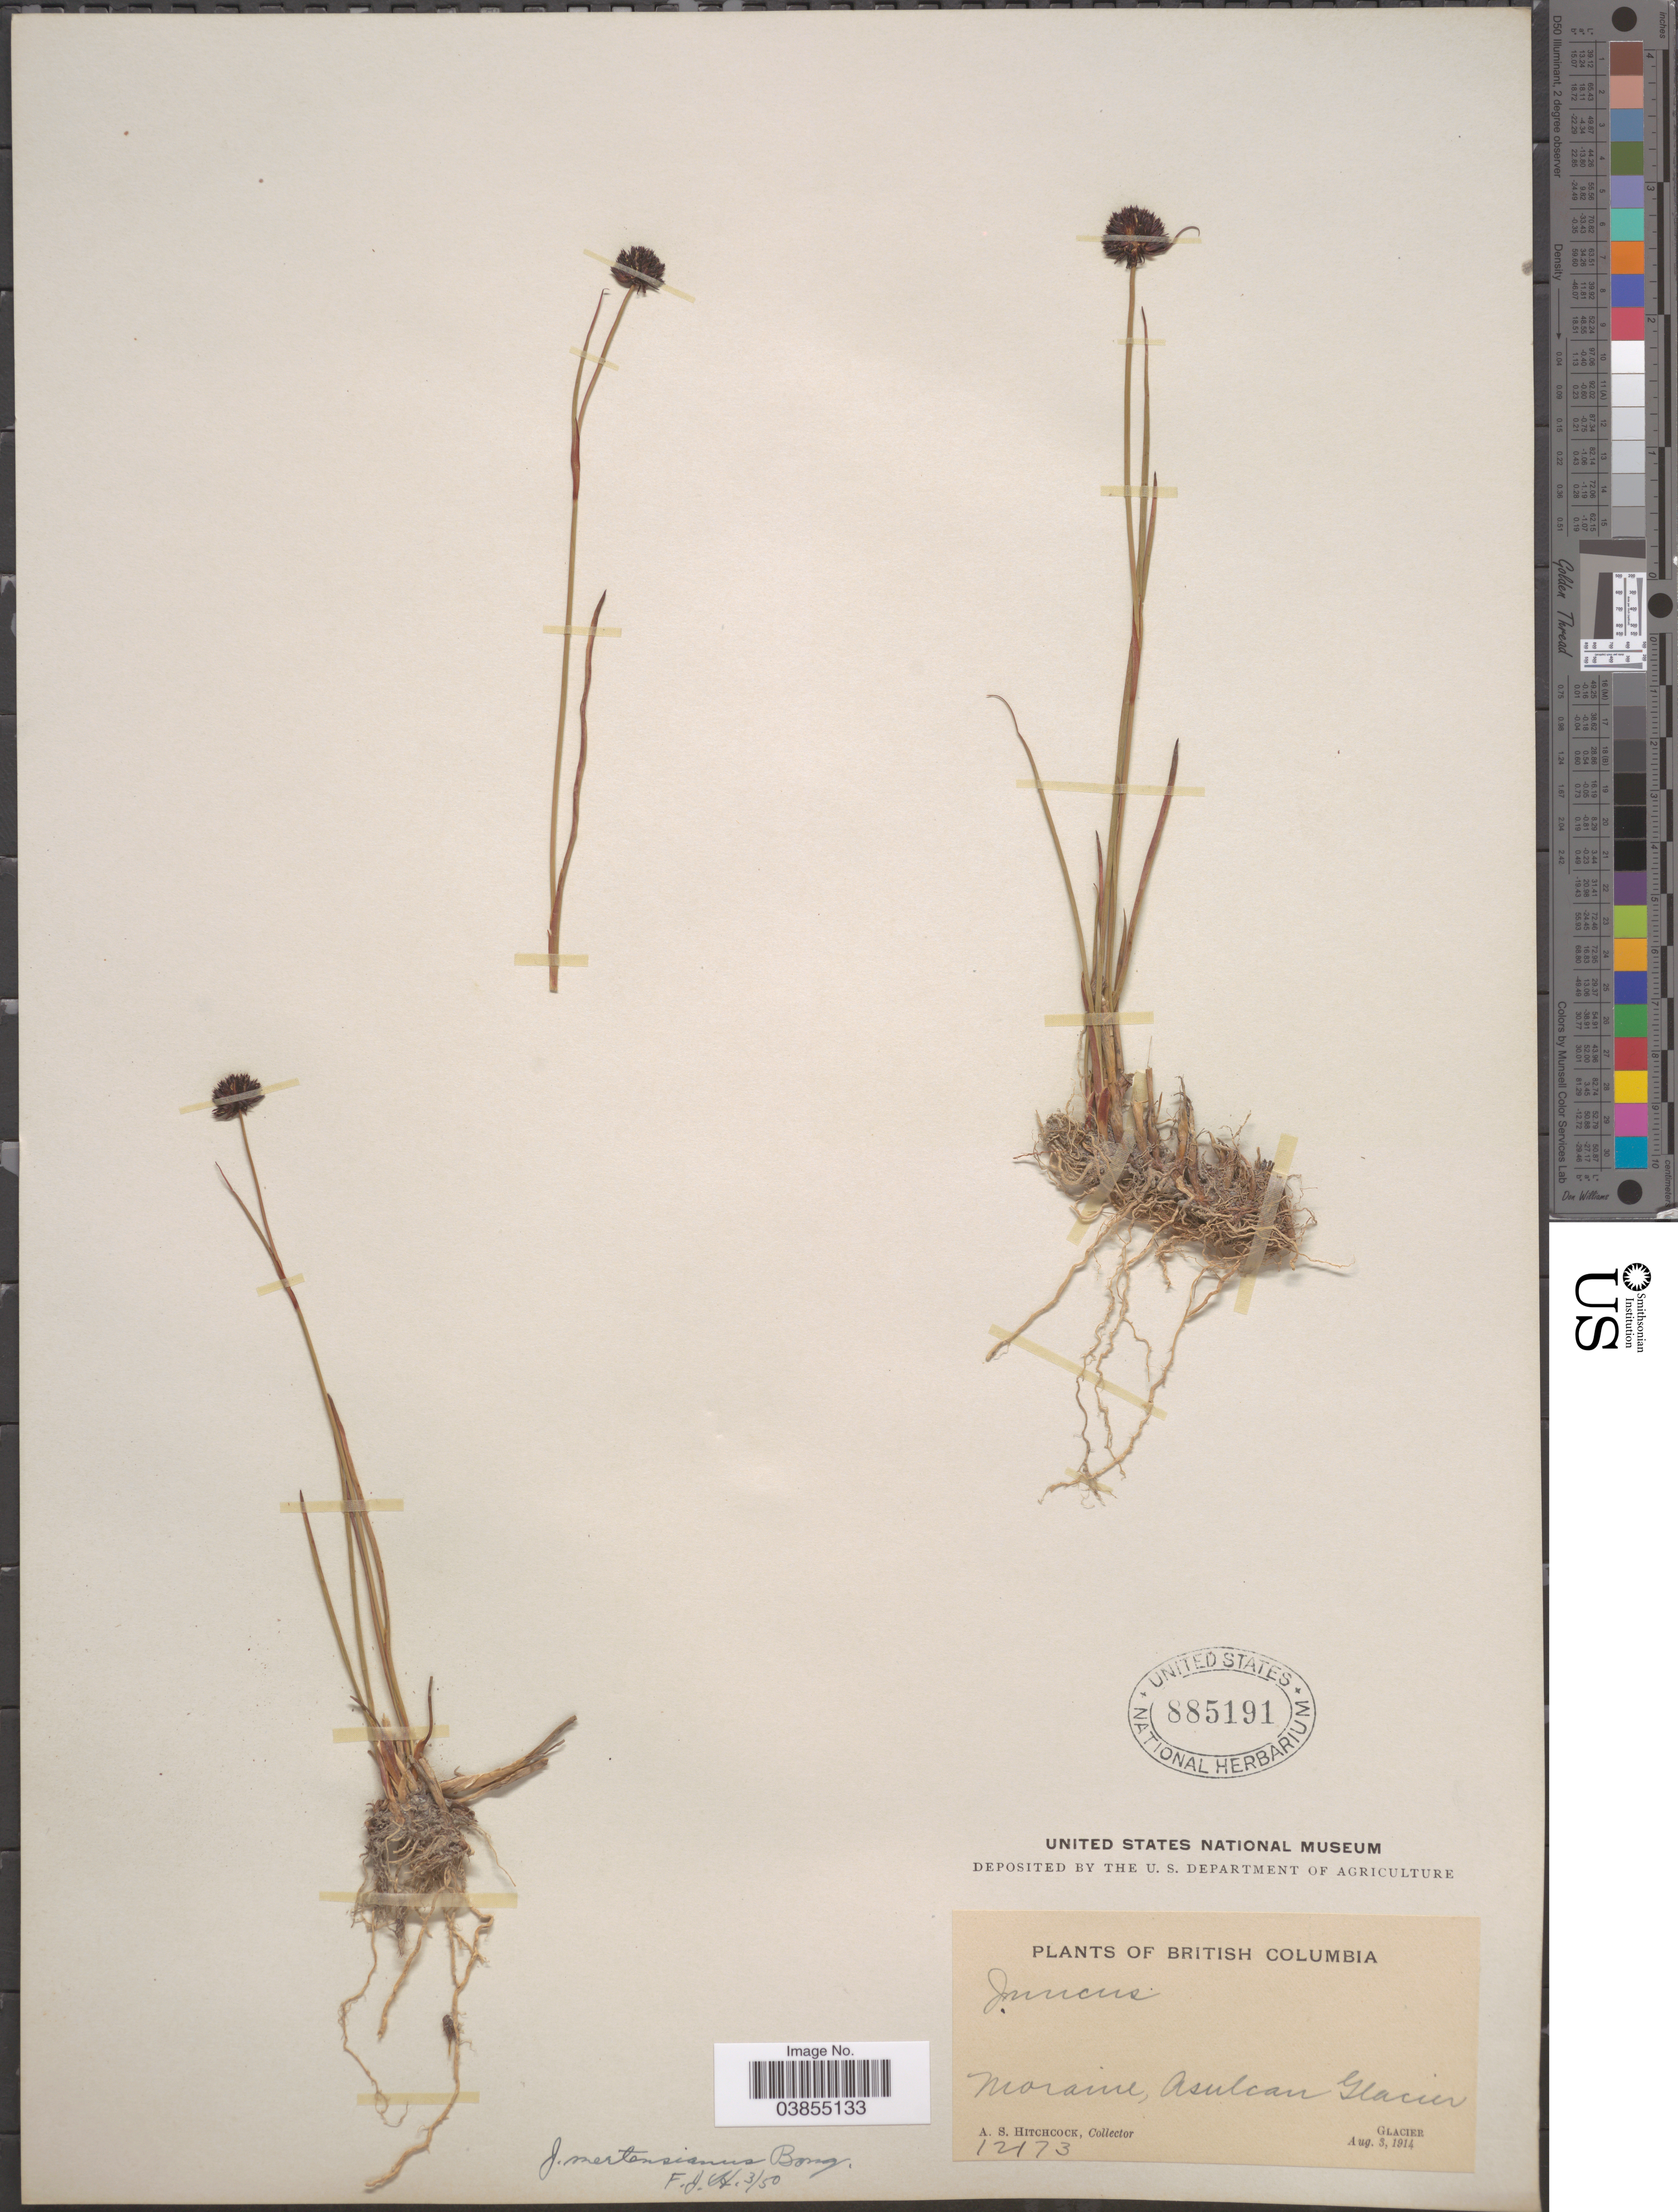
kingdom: Plantae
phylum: Tracheophyta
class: Liliopsida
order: Poales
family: Juncaceae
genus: Juncus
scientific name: Juncus mertensianus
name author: Bong.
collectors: A. S. Hitchcock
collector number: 12173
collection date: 1914-08-03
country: Canada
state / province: British Columbia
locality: Moraine, Asulcan Glacier, Glacier.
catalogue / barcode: US 885191